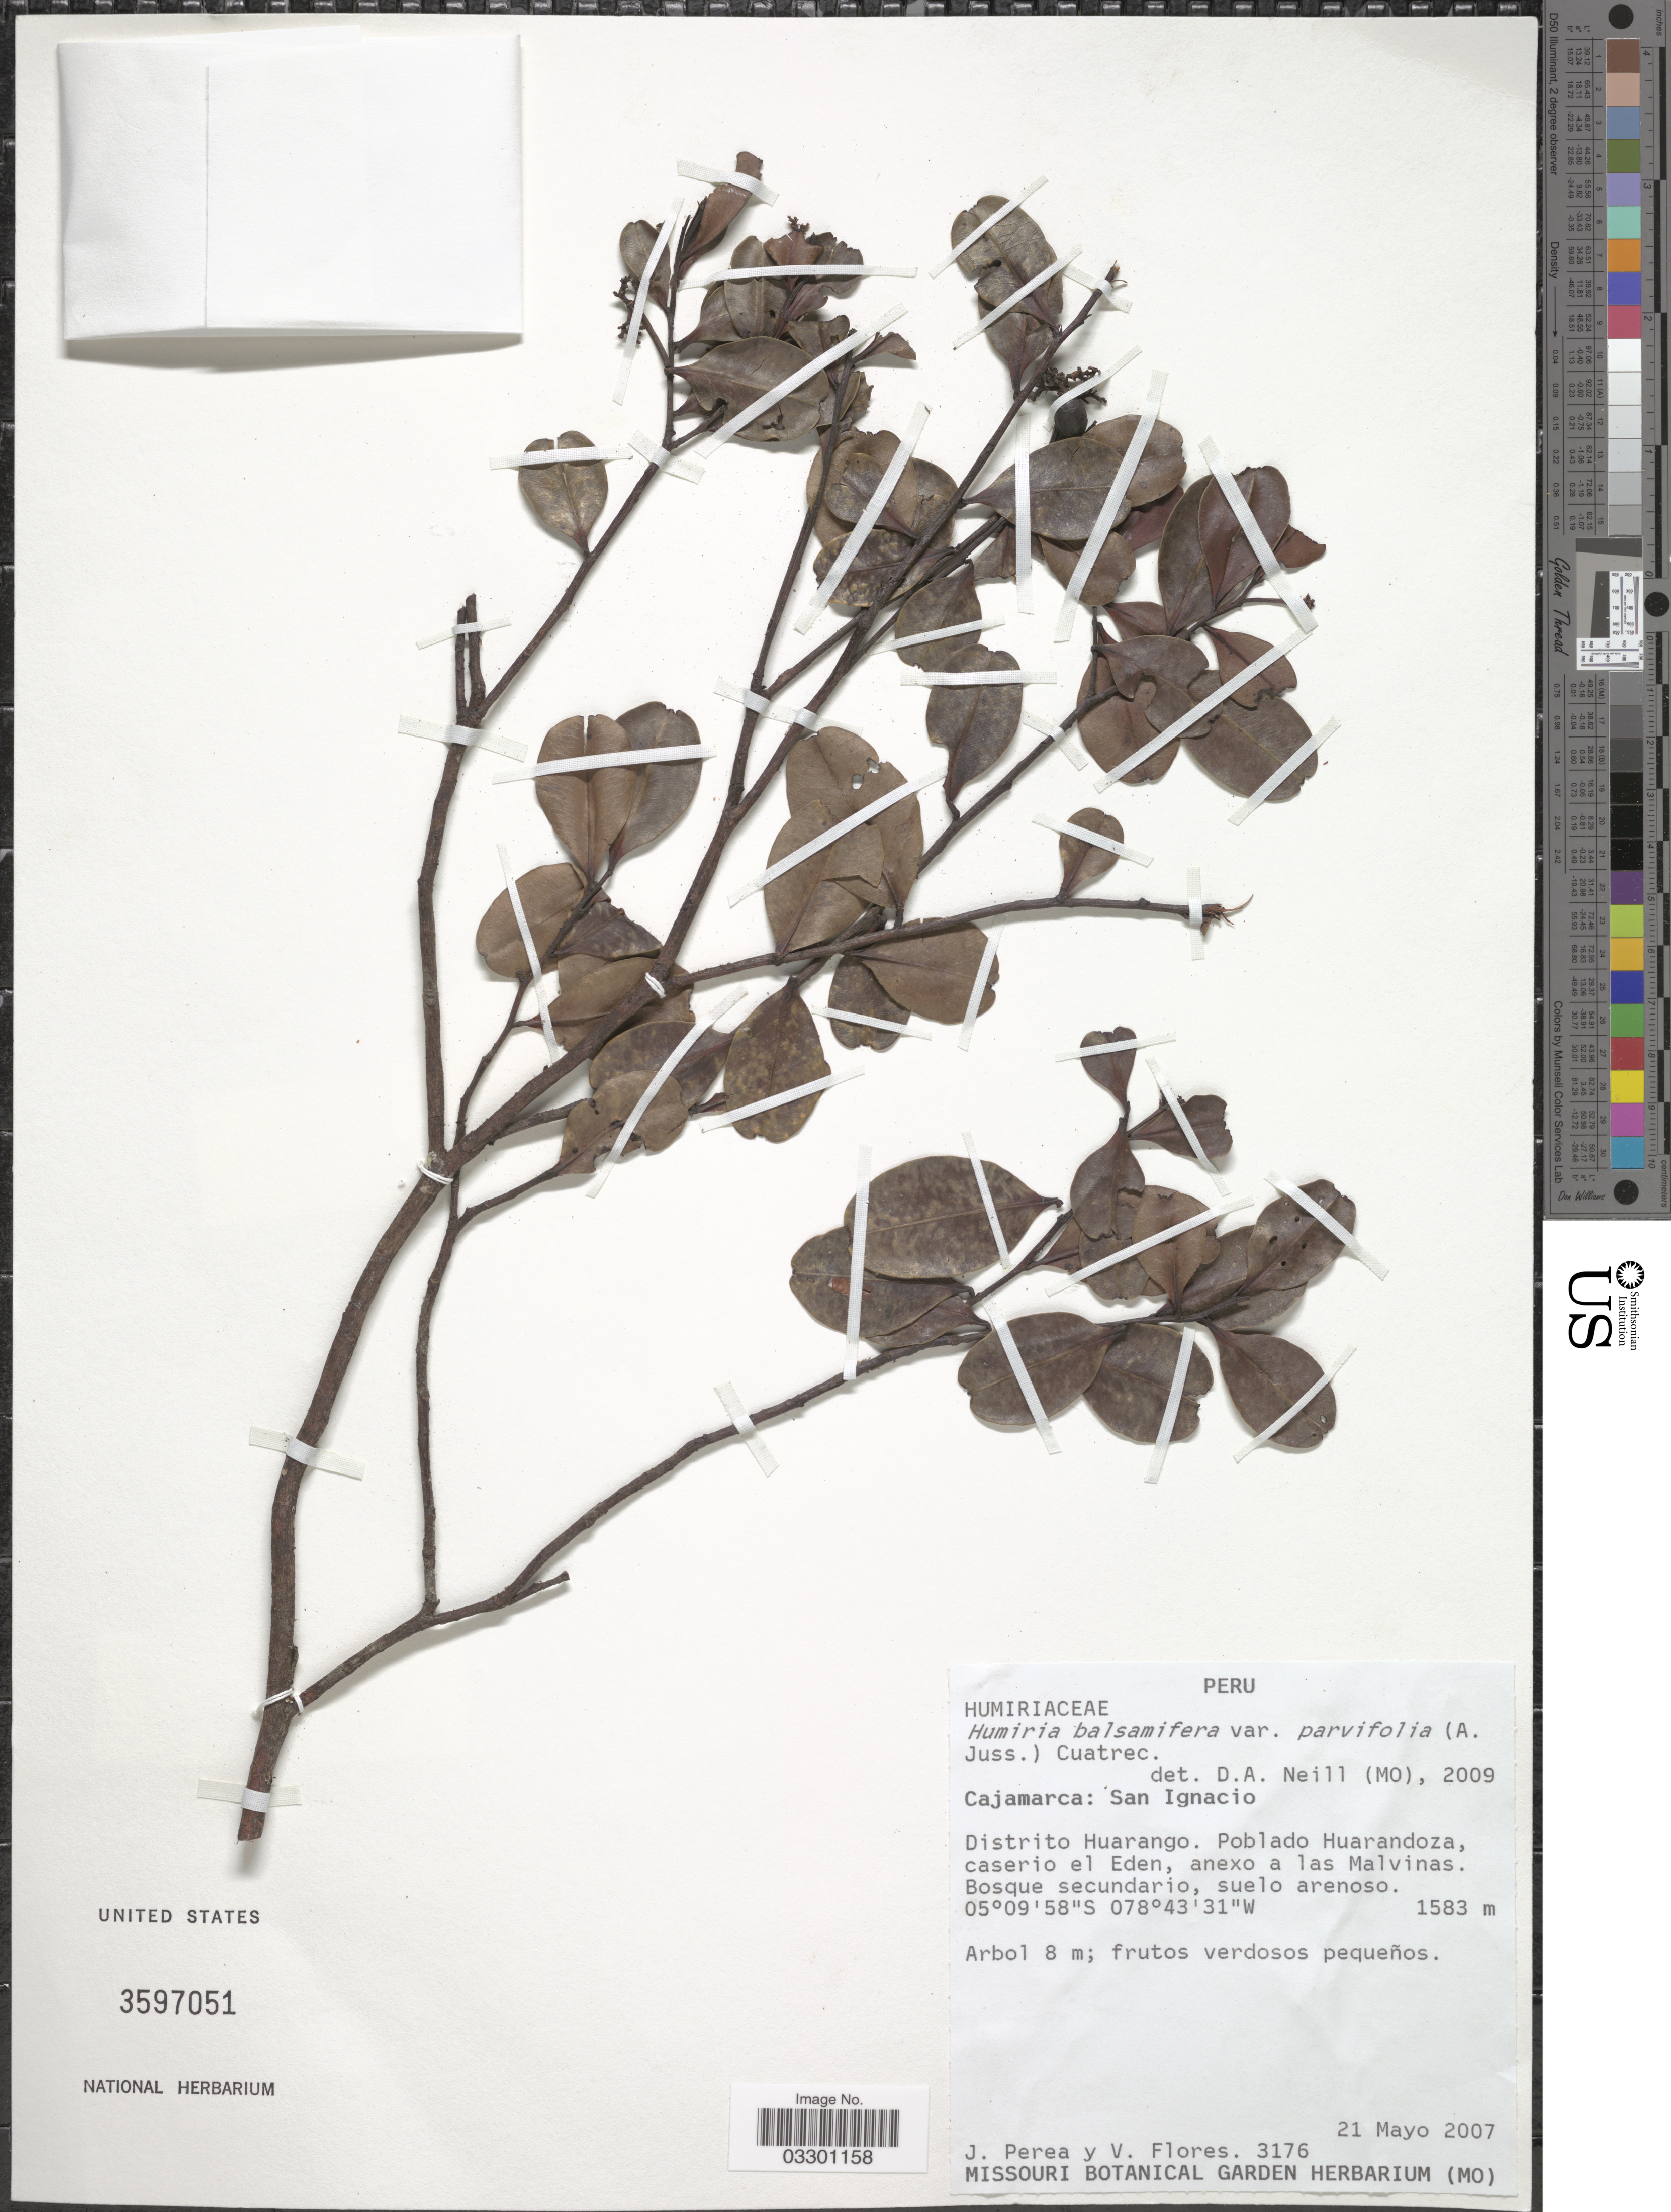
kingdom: Plantae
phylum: Tracheophyta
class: Magnoliopsida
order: Malpighiales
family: Humiriaceae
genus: Humiria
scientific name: Humiria balsamifera var. parvifolia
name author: (A. Juss.) Cuatrec.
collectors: J. Perea & V. Flores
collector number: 3176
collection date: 2007-05-21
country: Peru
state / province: Cajamarca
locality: San Ignacio. Distrito Huarango. Poblado Huarandoza, caserio el Eden, anexo a las Malvinas.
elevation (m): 1583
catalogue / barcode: US 3597051